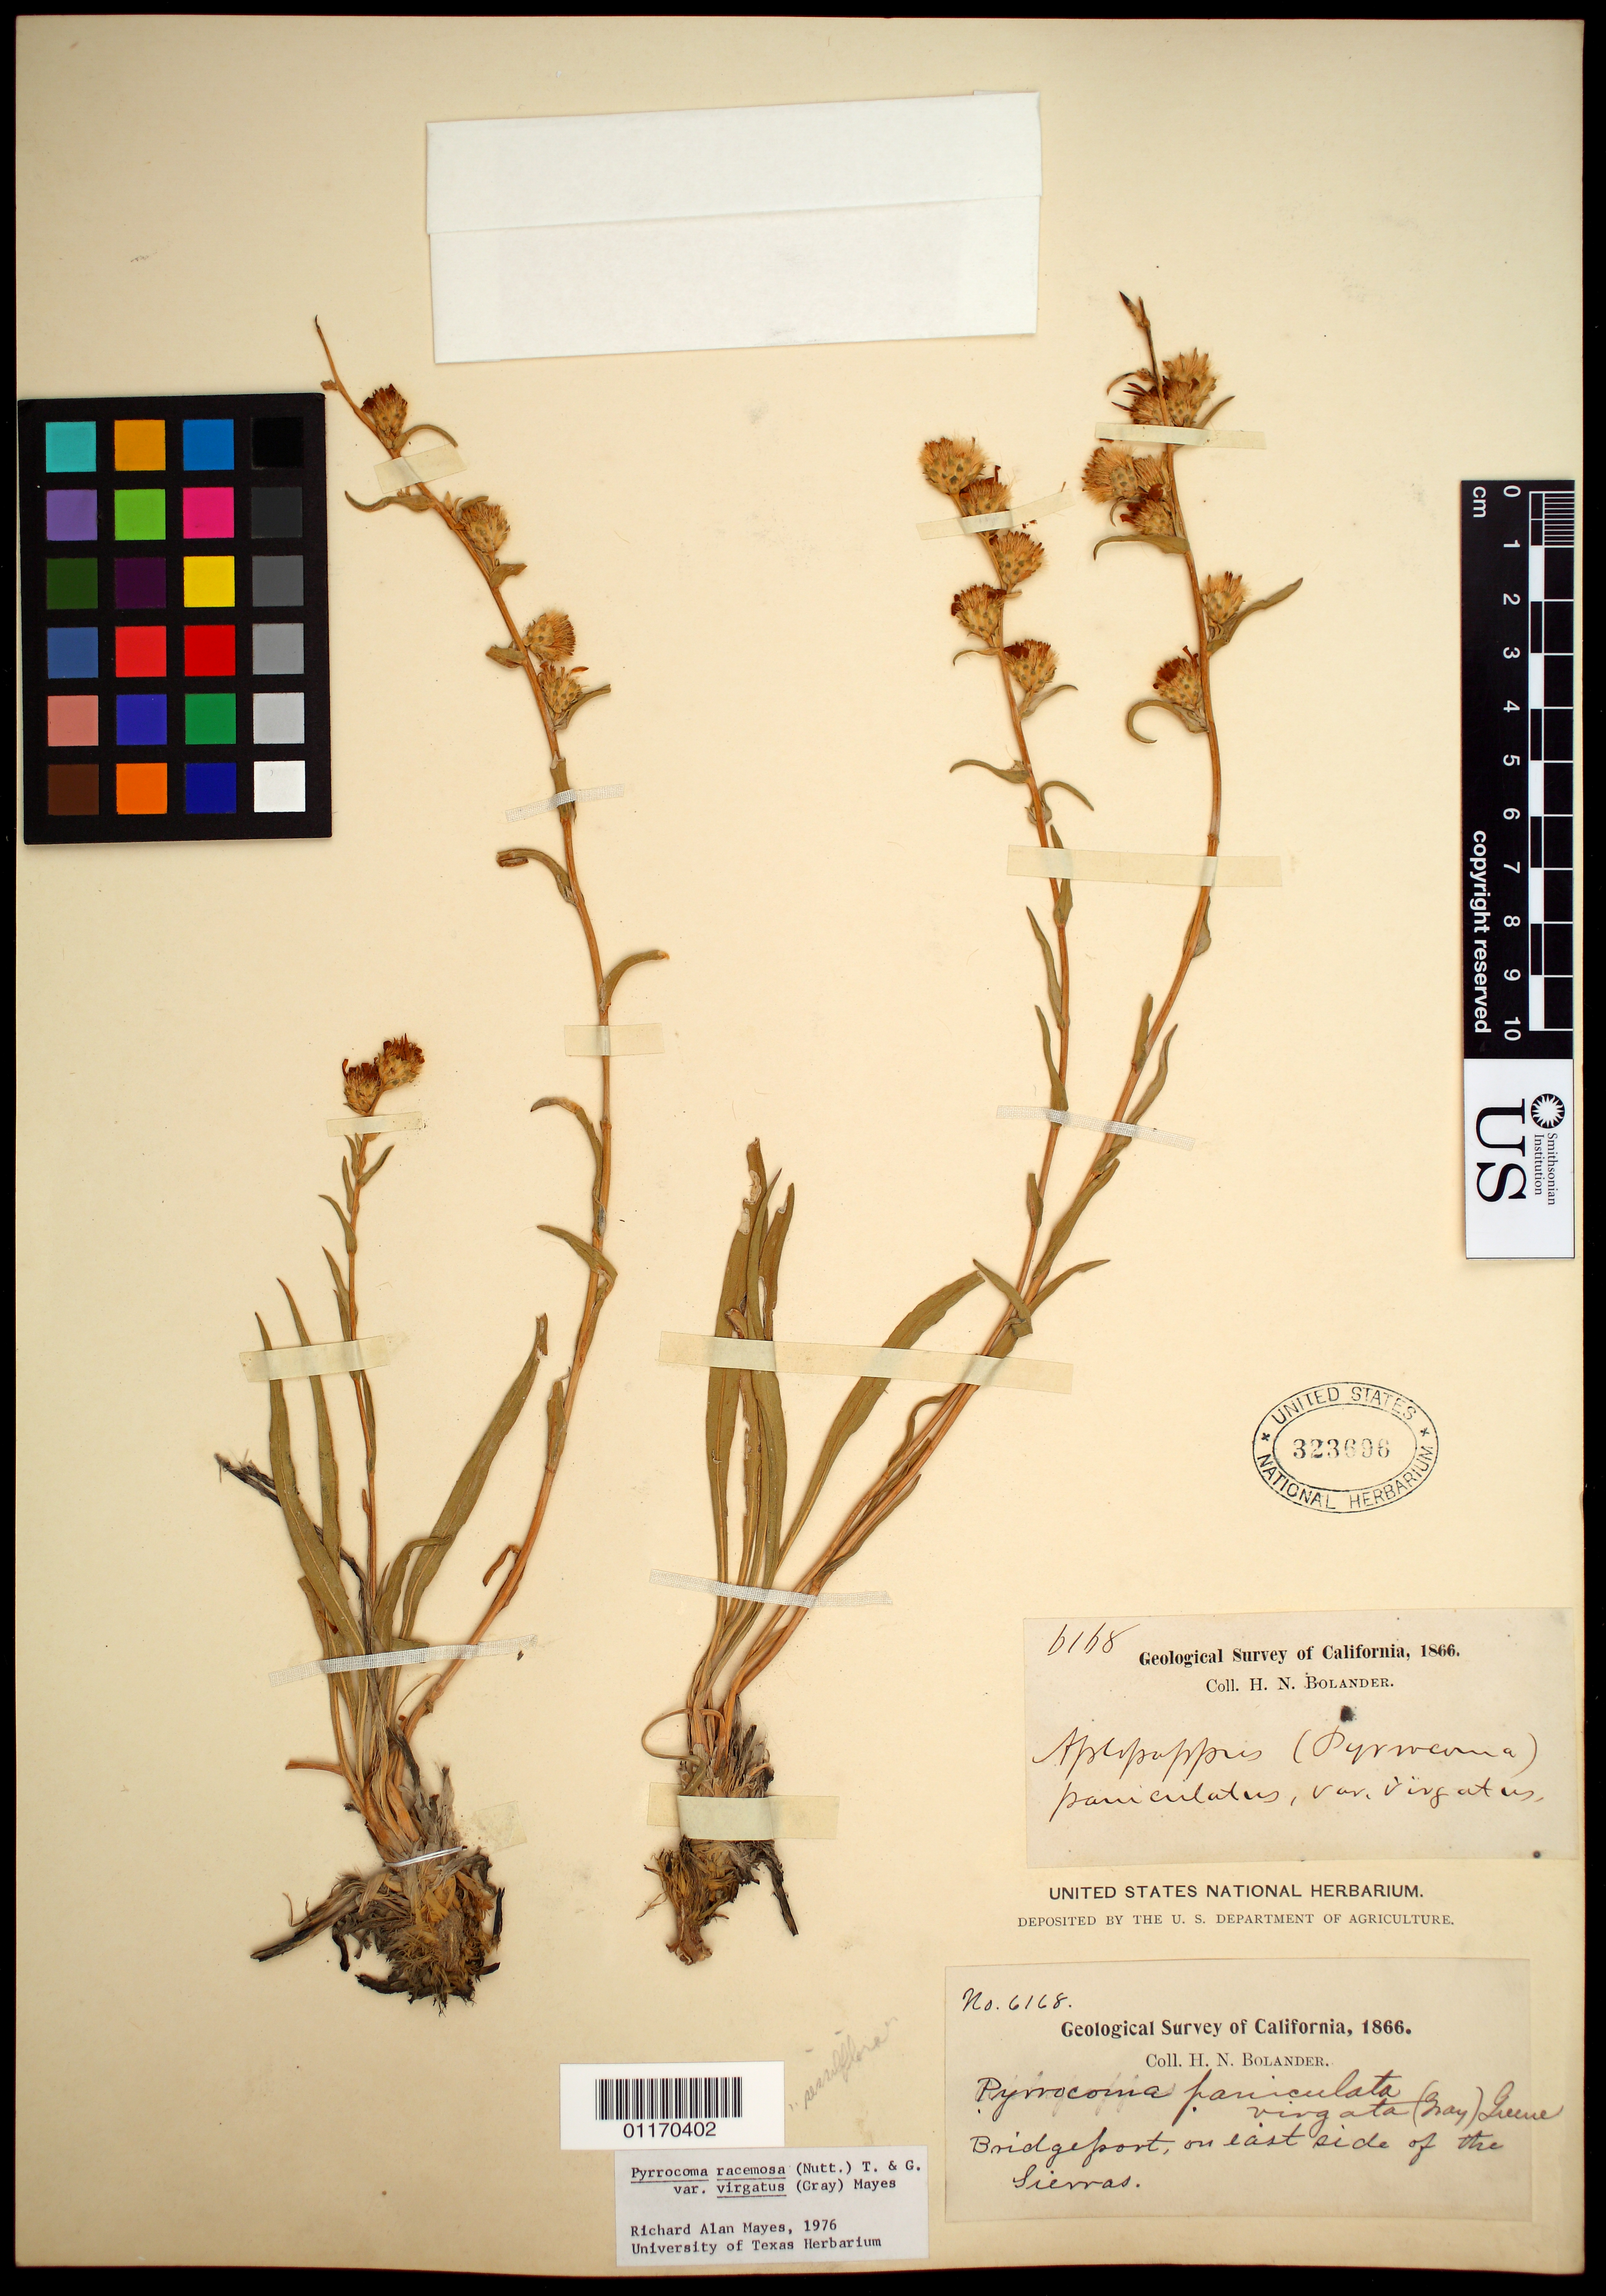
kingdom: Plantae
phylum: Tracheophyta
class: Magnoliopsida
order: Asterales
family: Asteraceae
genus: Pyrrocoma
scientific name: Pyrrocoma racemosa var. virgata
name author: Mayes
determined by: Mayes, R. A.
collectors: H. Bolander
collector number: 6168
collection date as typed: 1866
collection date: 1866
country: United States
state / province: California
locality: Bridgeport, on east side of the Sierras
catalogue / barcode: US 323696